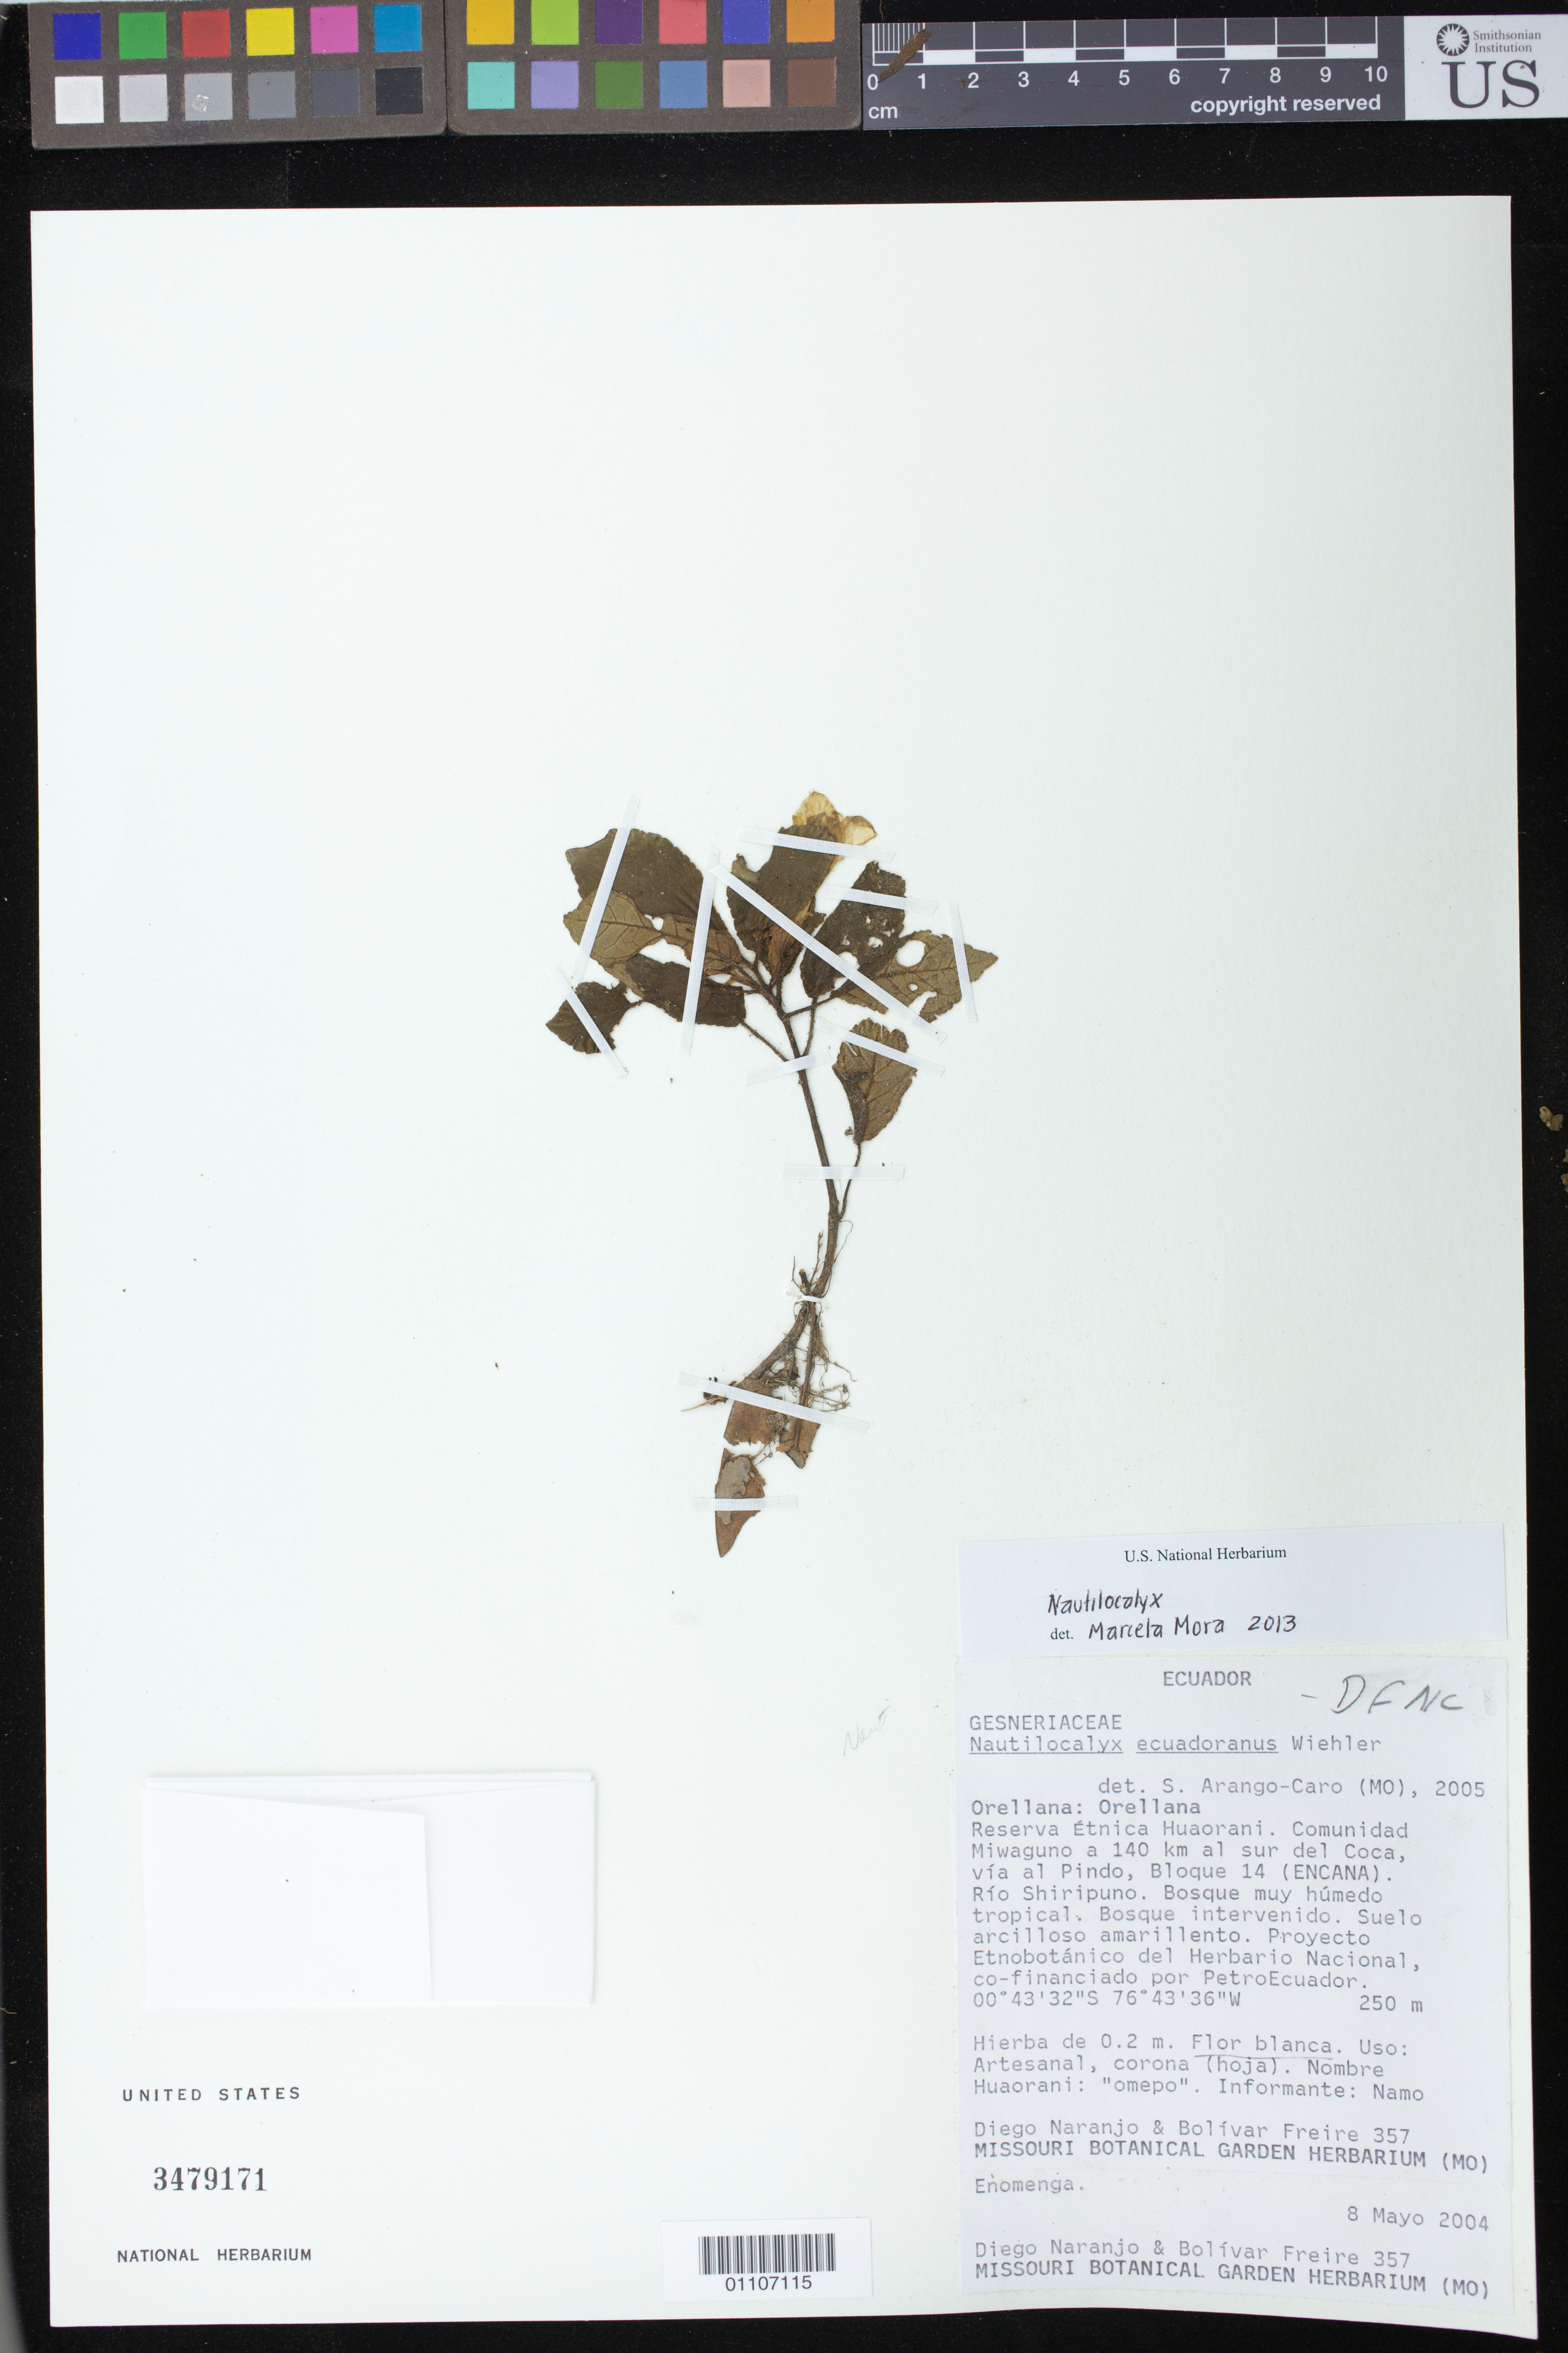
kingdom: Plantae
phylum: Tracheophyta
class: Magnoliopsida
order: Lamiales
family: Gesneriaceae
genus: Nautilocalyx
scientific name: Nautilocalyx sp.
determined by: Mora, M. Marcela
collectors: D. Naranjo & B. Freire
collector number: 357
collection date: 2004-05-08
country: Ecuador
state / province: Orellana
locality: Reserva Etnica Huaorani.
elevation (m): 250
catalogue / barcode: US 3479171